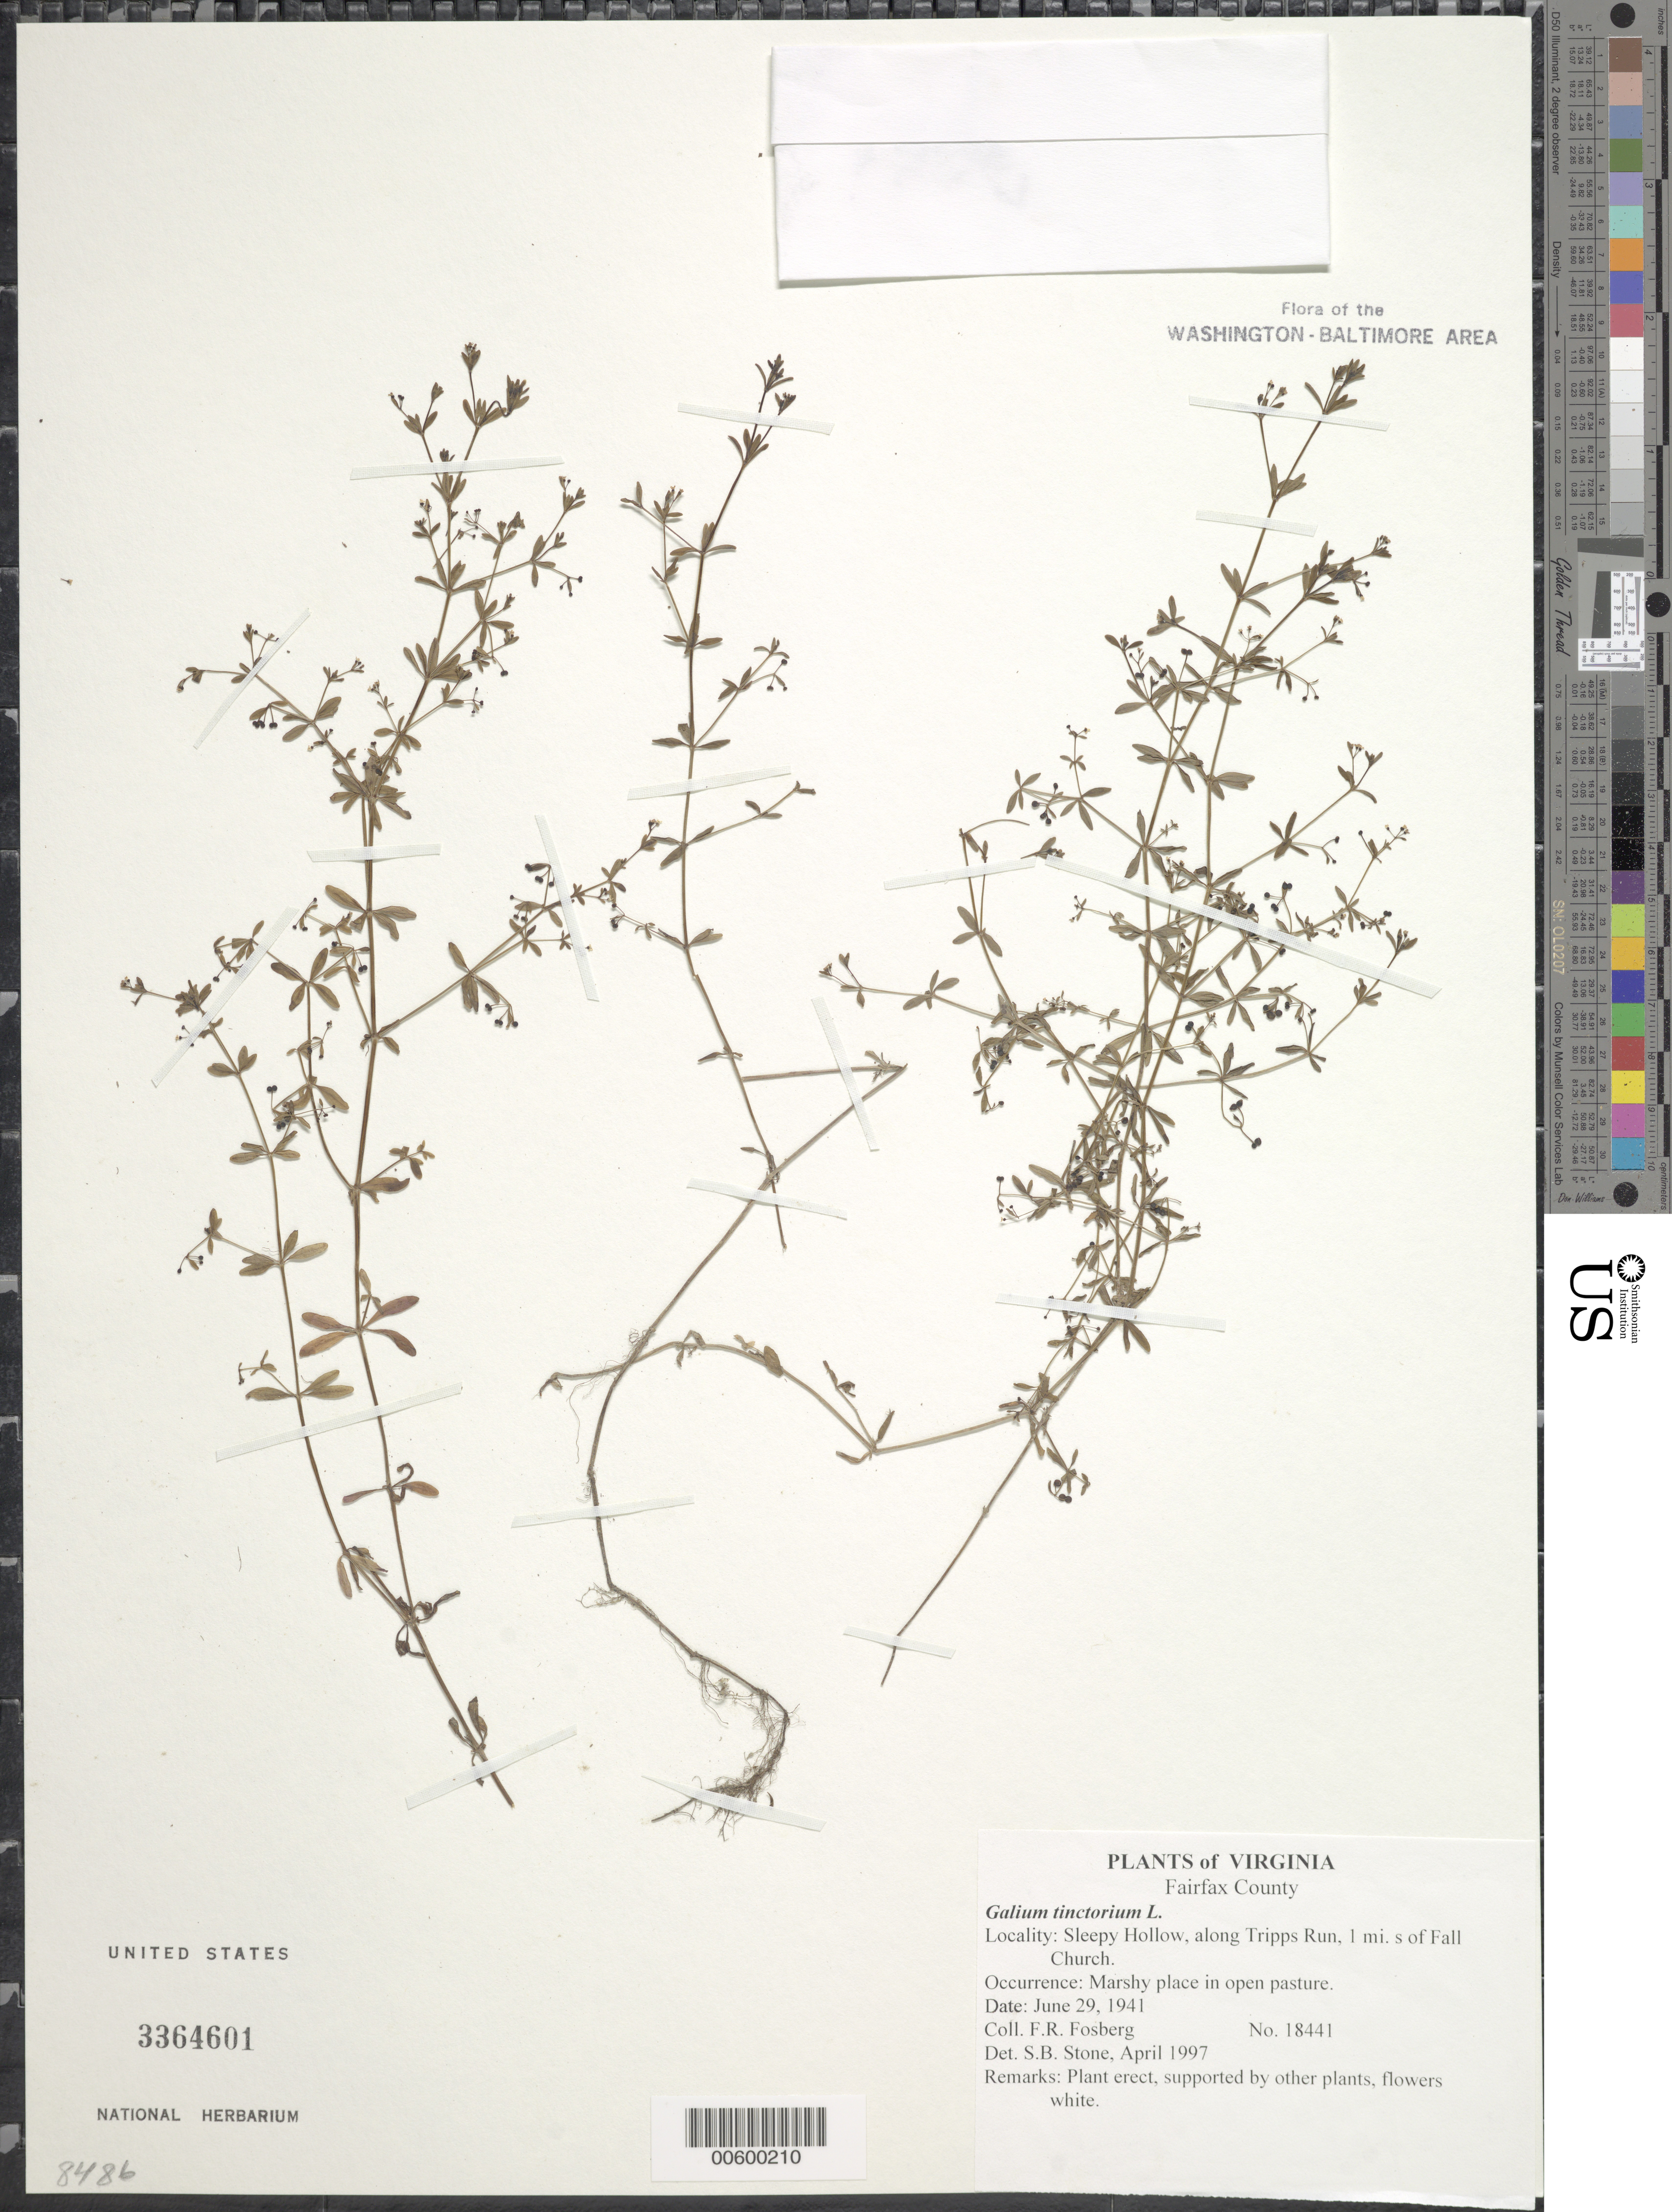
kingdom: Plantae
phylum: Tracheophyta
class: Magnoliopsida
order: Gentianales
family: Rubiaceae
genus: Galium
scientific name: Galium tinctorium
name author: (L.) Scop.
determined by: Stone, S. B.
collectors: F. R. Fosberg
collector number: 18441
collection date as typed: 29 Jun 1941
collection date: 1941-06-29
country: United States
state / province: Virginia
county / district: Fairfax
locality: Sleepy Hollow, along Tripps Run, 1 mi. s of Fall Church.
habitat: Marshy place in open pasture.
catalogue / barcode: US 3364601